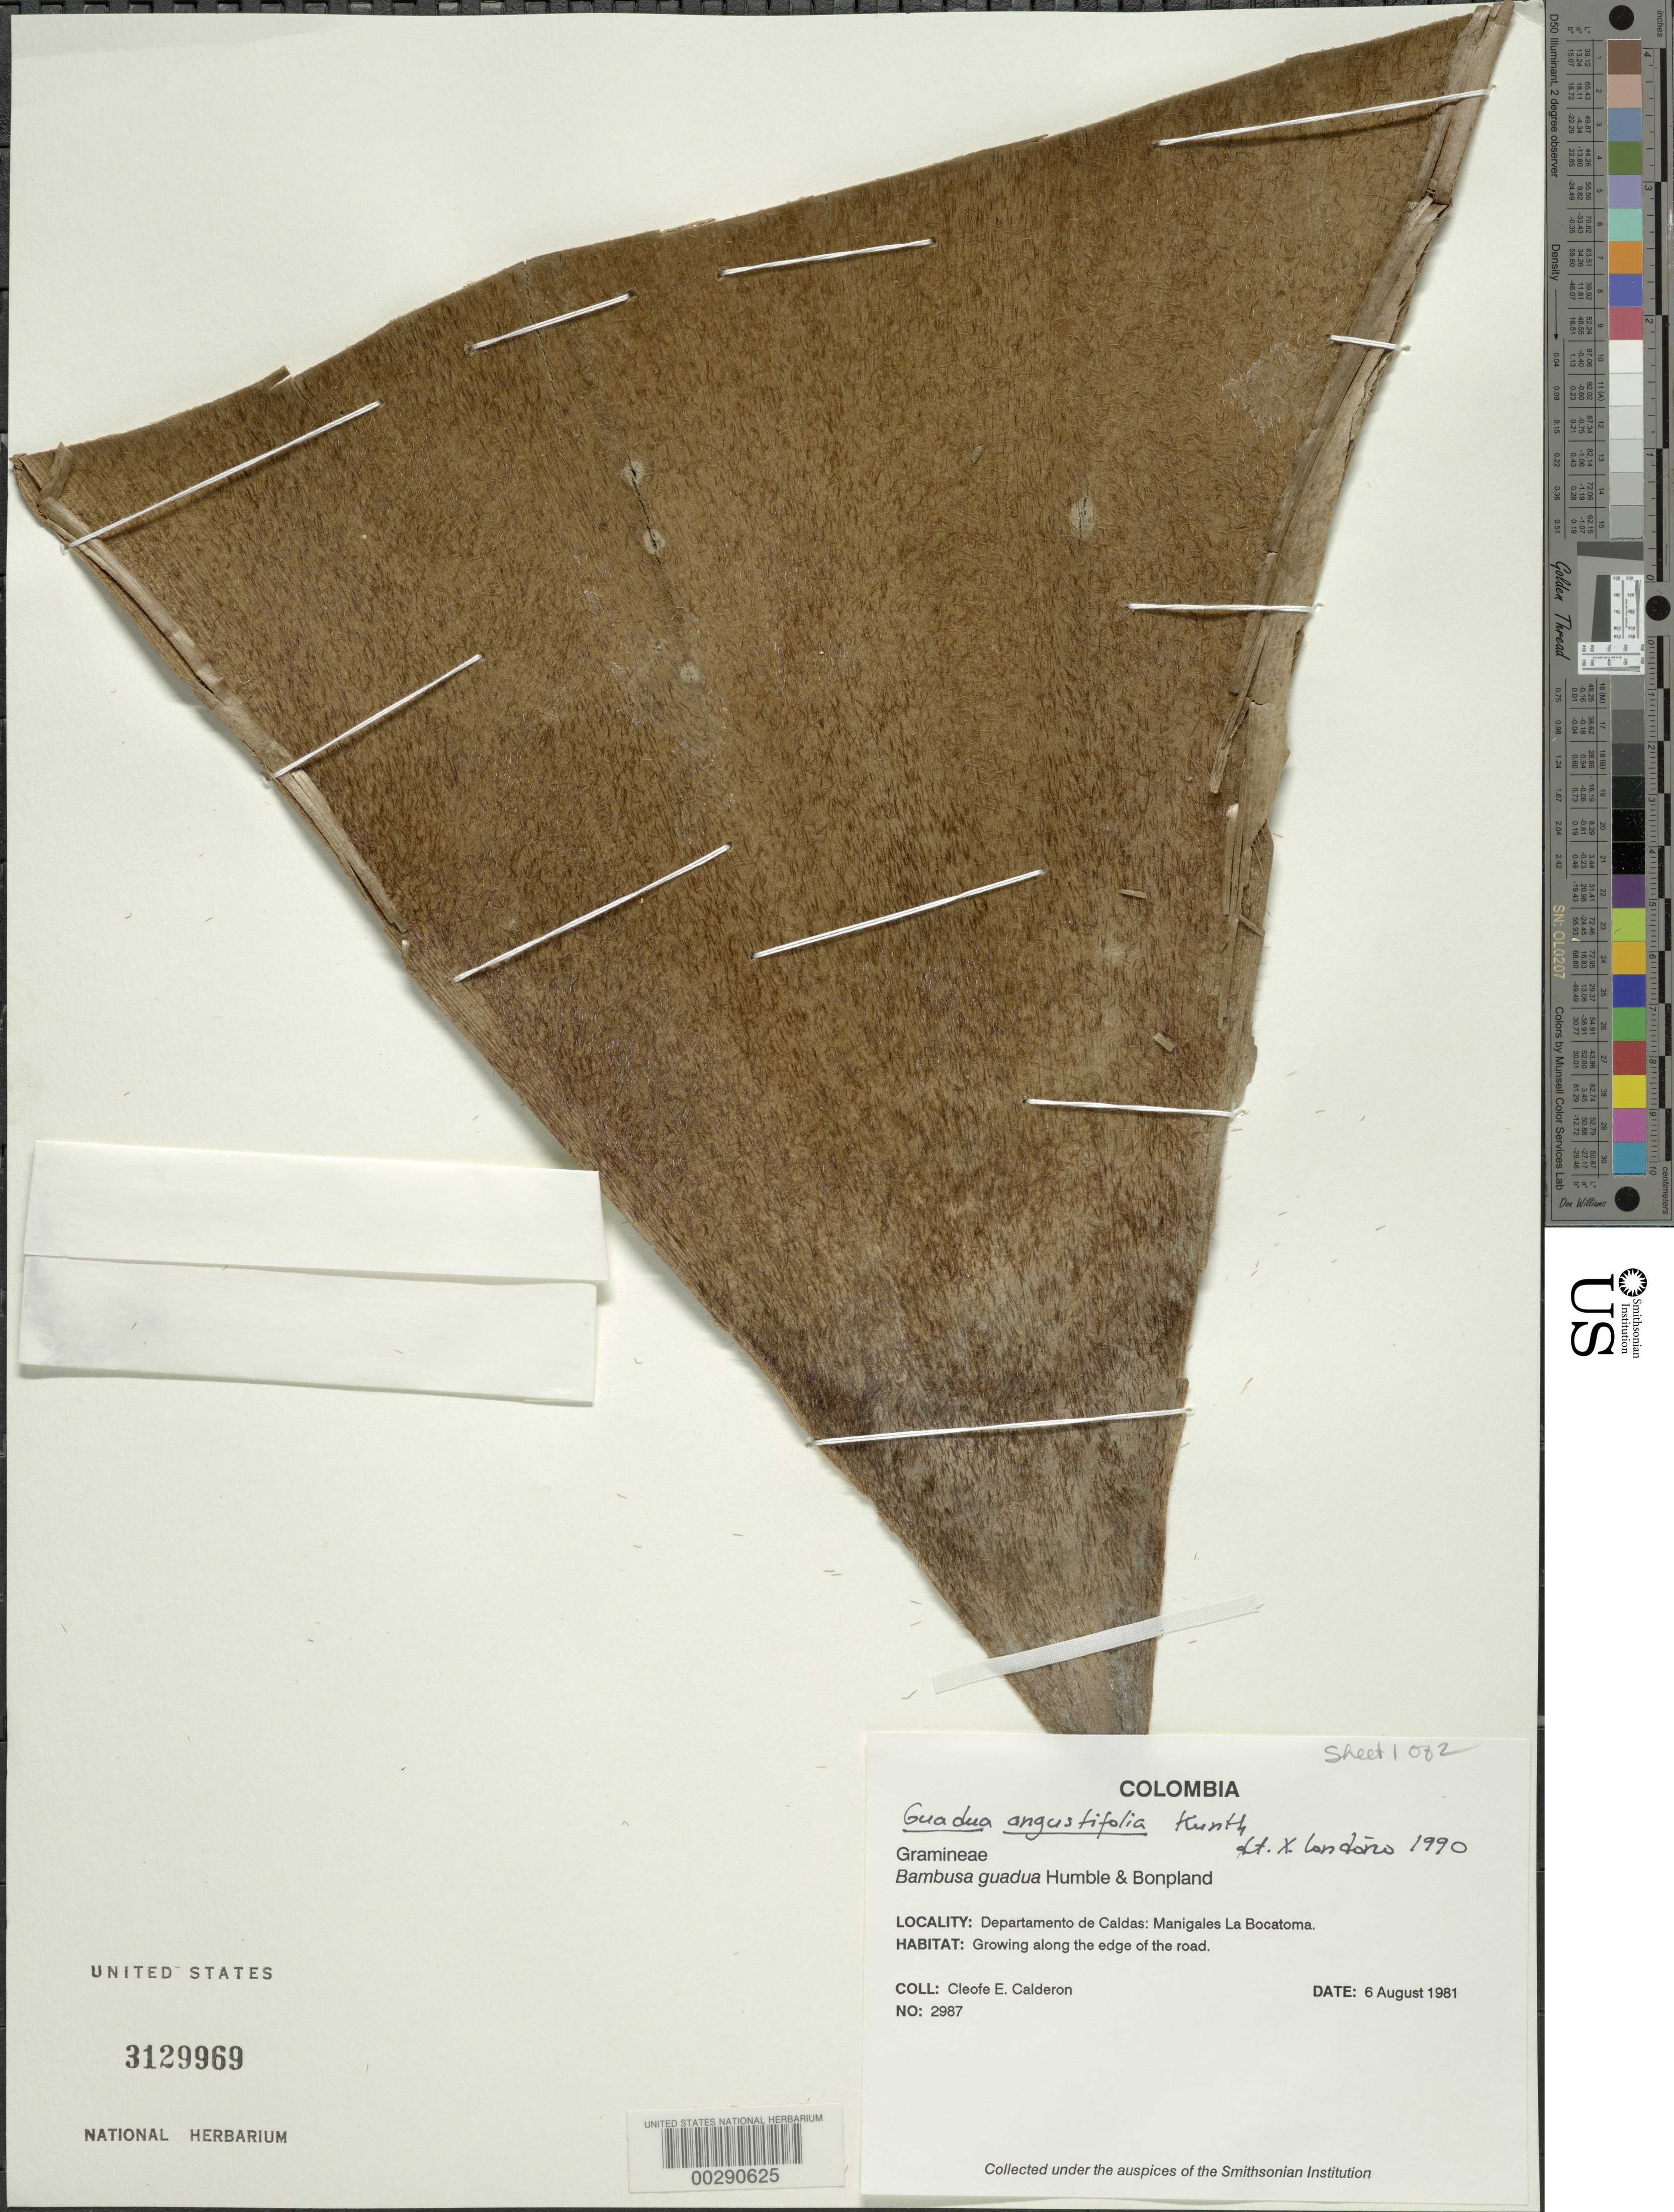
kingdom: Plantae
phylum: Tracheophyta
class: Liliopsida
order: Poales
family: Poaceae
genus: Guadua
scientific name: Guadua angustifolia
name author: Kunth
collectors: C. E. Calderón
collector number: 2987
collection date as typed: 06 Aug 1981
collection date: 1981-08-06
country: Colombia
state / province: Caldas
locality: Manigales la Bocatoma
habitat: Along edge of the road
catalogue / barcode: US 3129969